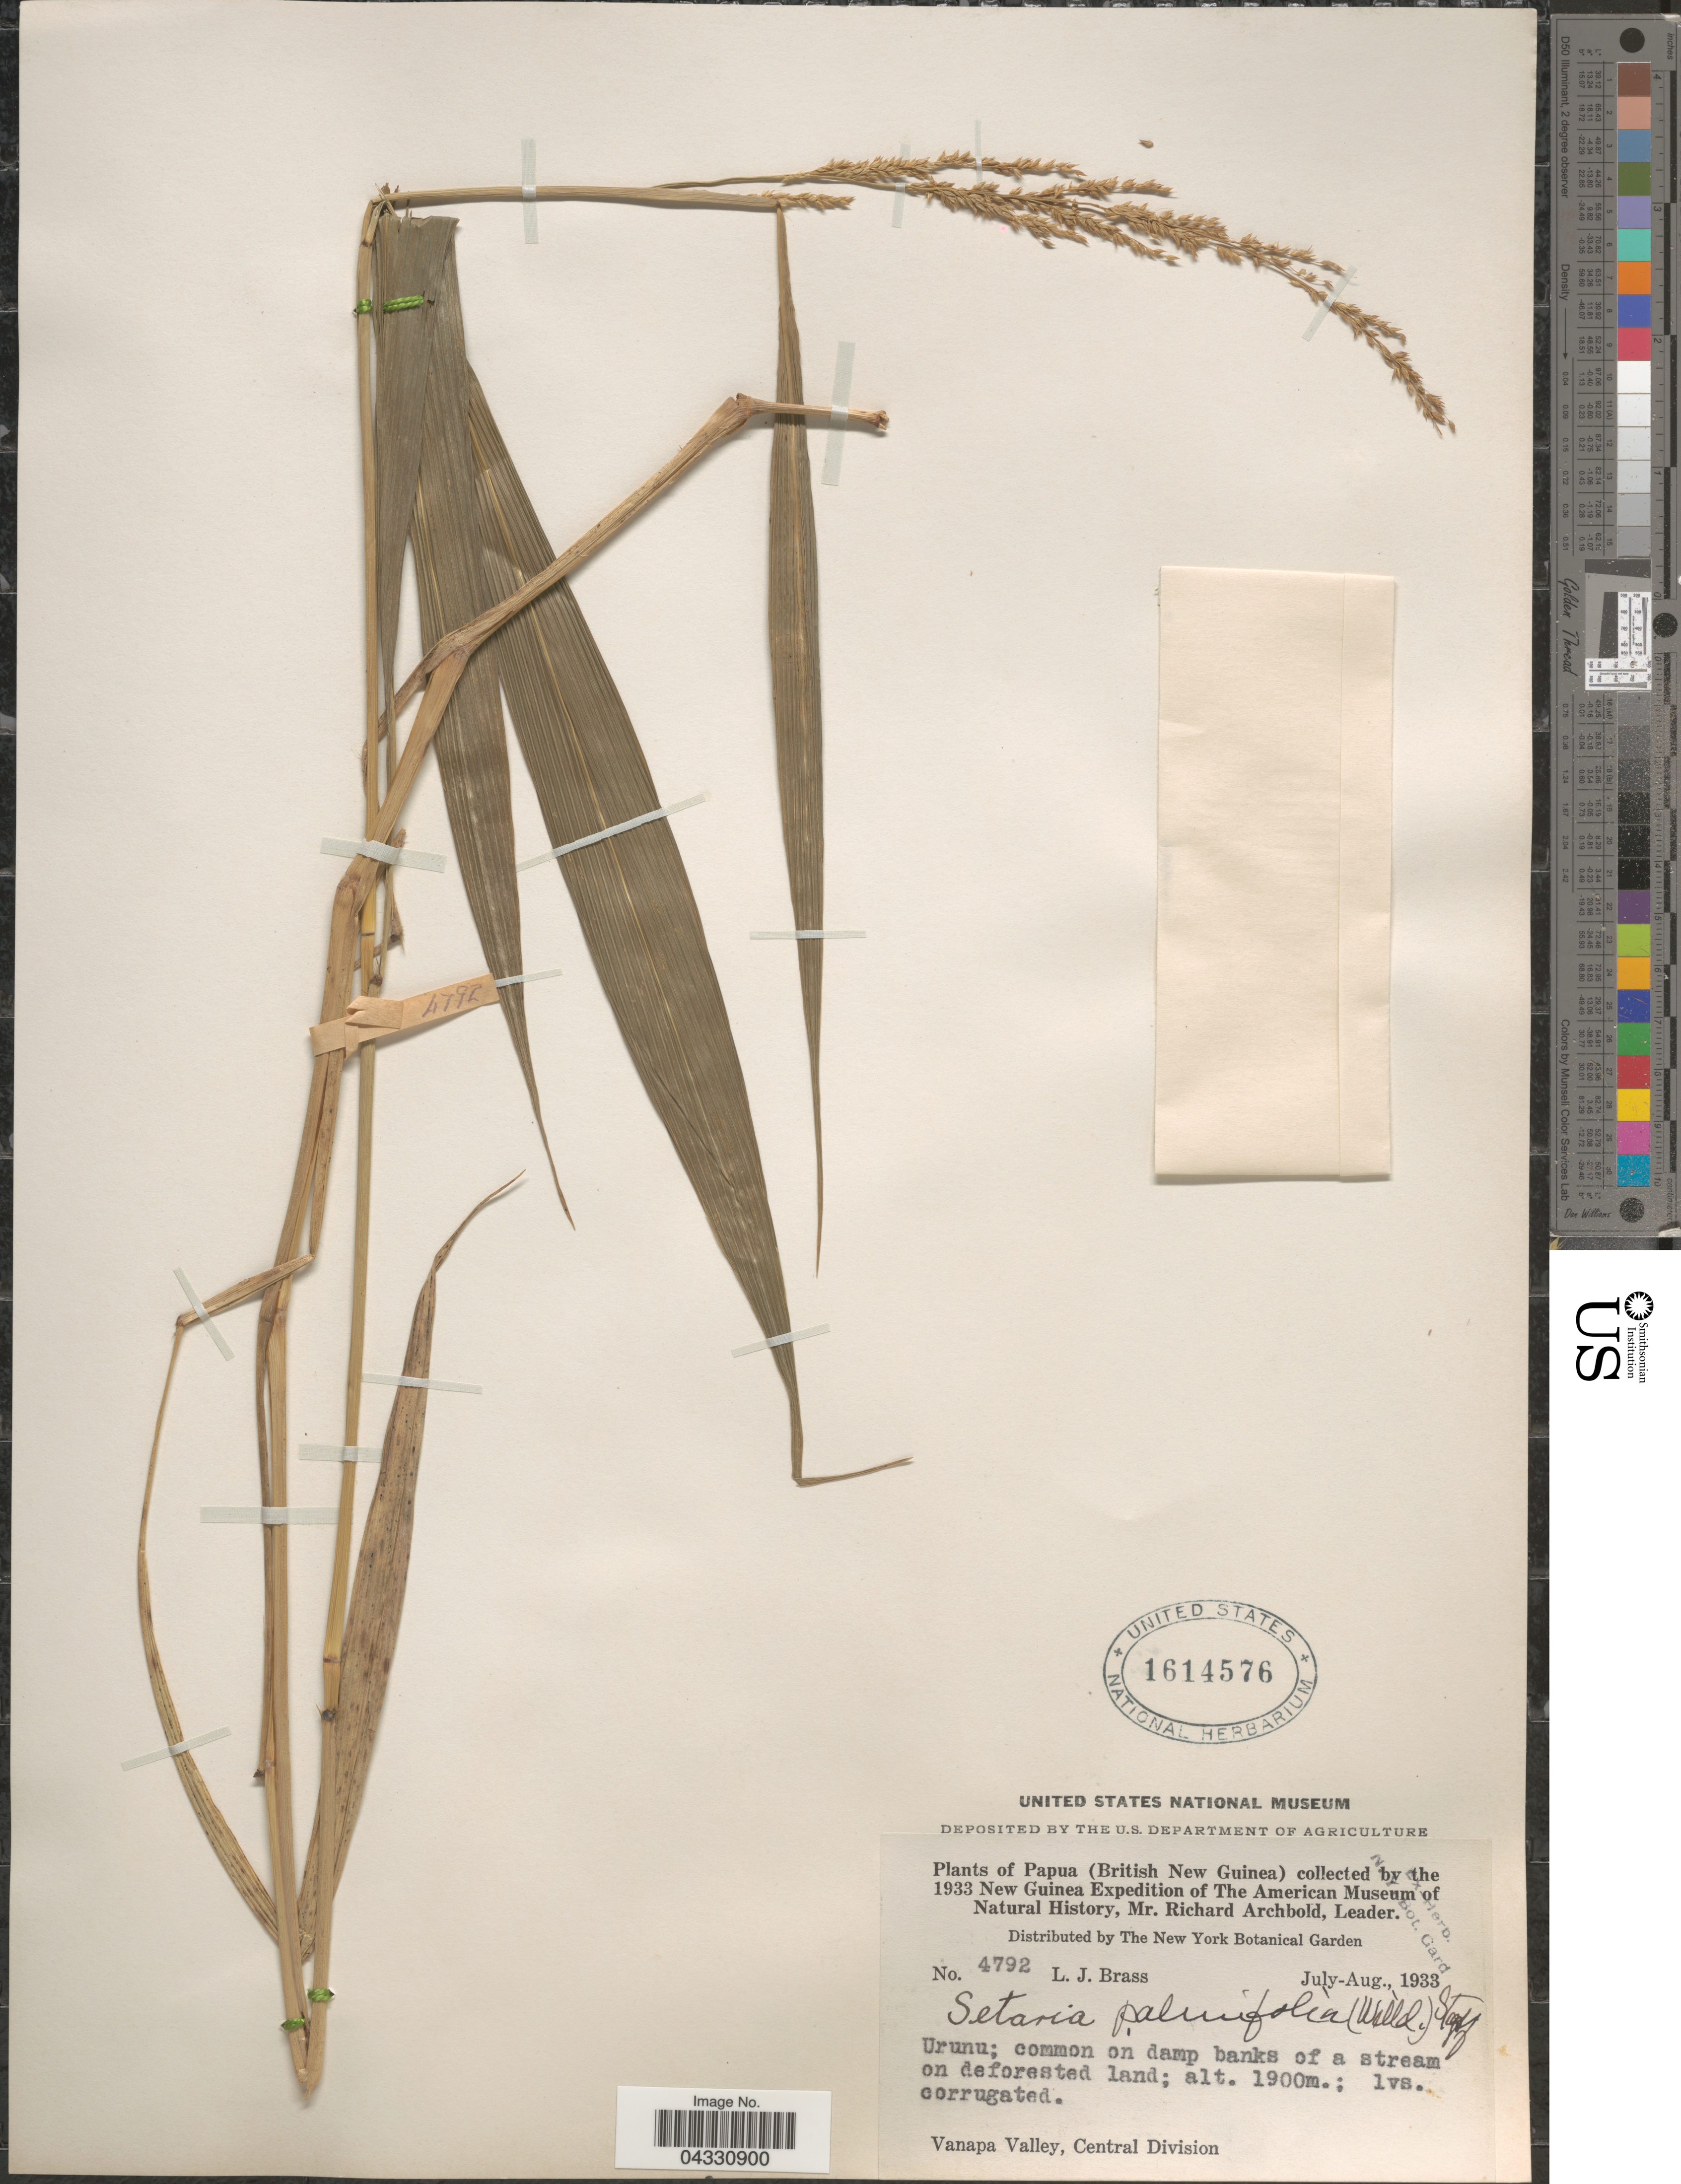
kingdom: Plantae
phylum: Tracheophyta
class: Liliopsida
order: Poales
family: Poaceae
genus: Setaria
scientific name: Setaria palmifolia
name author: (J. Koenig) Stapf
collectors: L. J. Brass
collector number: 4792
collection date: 1933-07/1933-08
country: Papua New Guinea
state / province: Central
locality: Papua (British New Guinea) the 1933 New Guinea Expedition of The American Museum of Natural History. Urunu. Vanapa Valley, Central Division.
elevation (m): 1900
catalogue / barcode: US 1614576